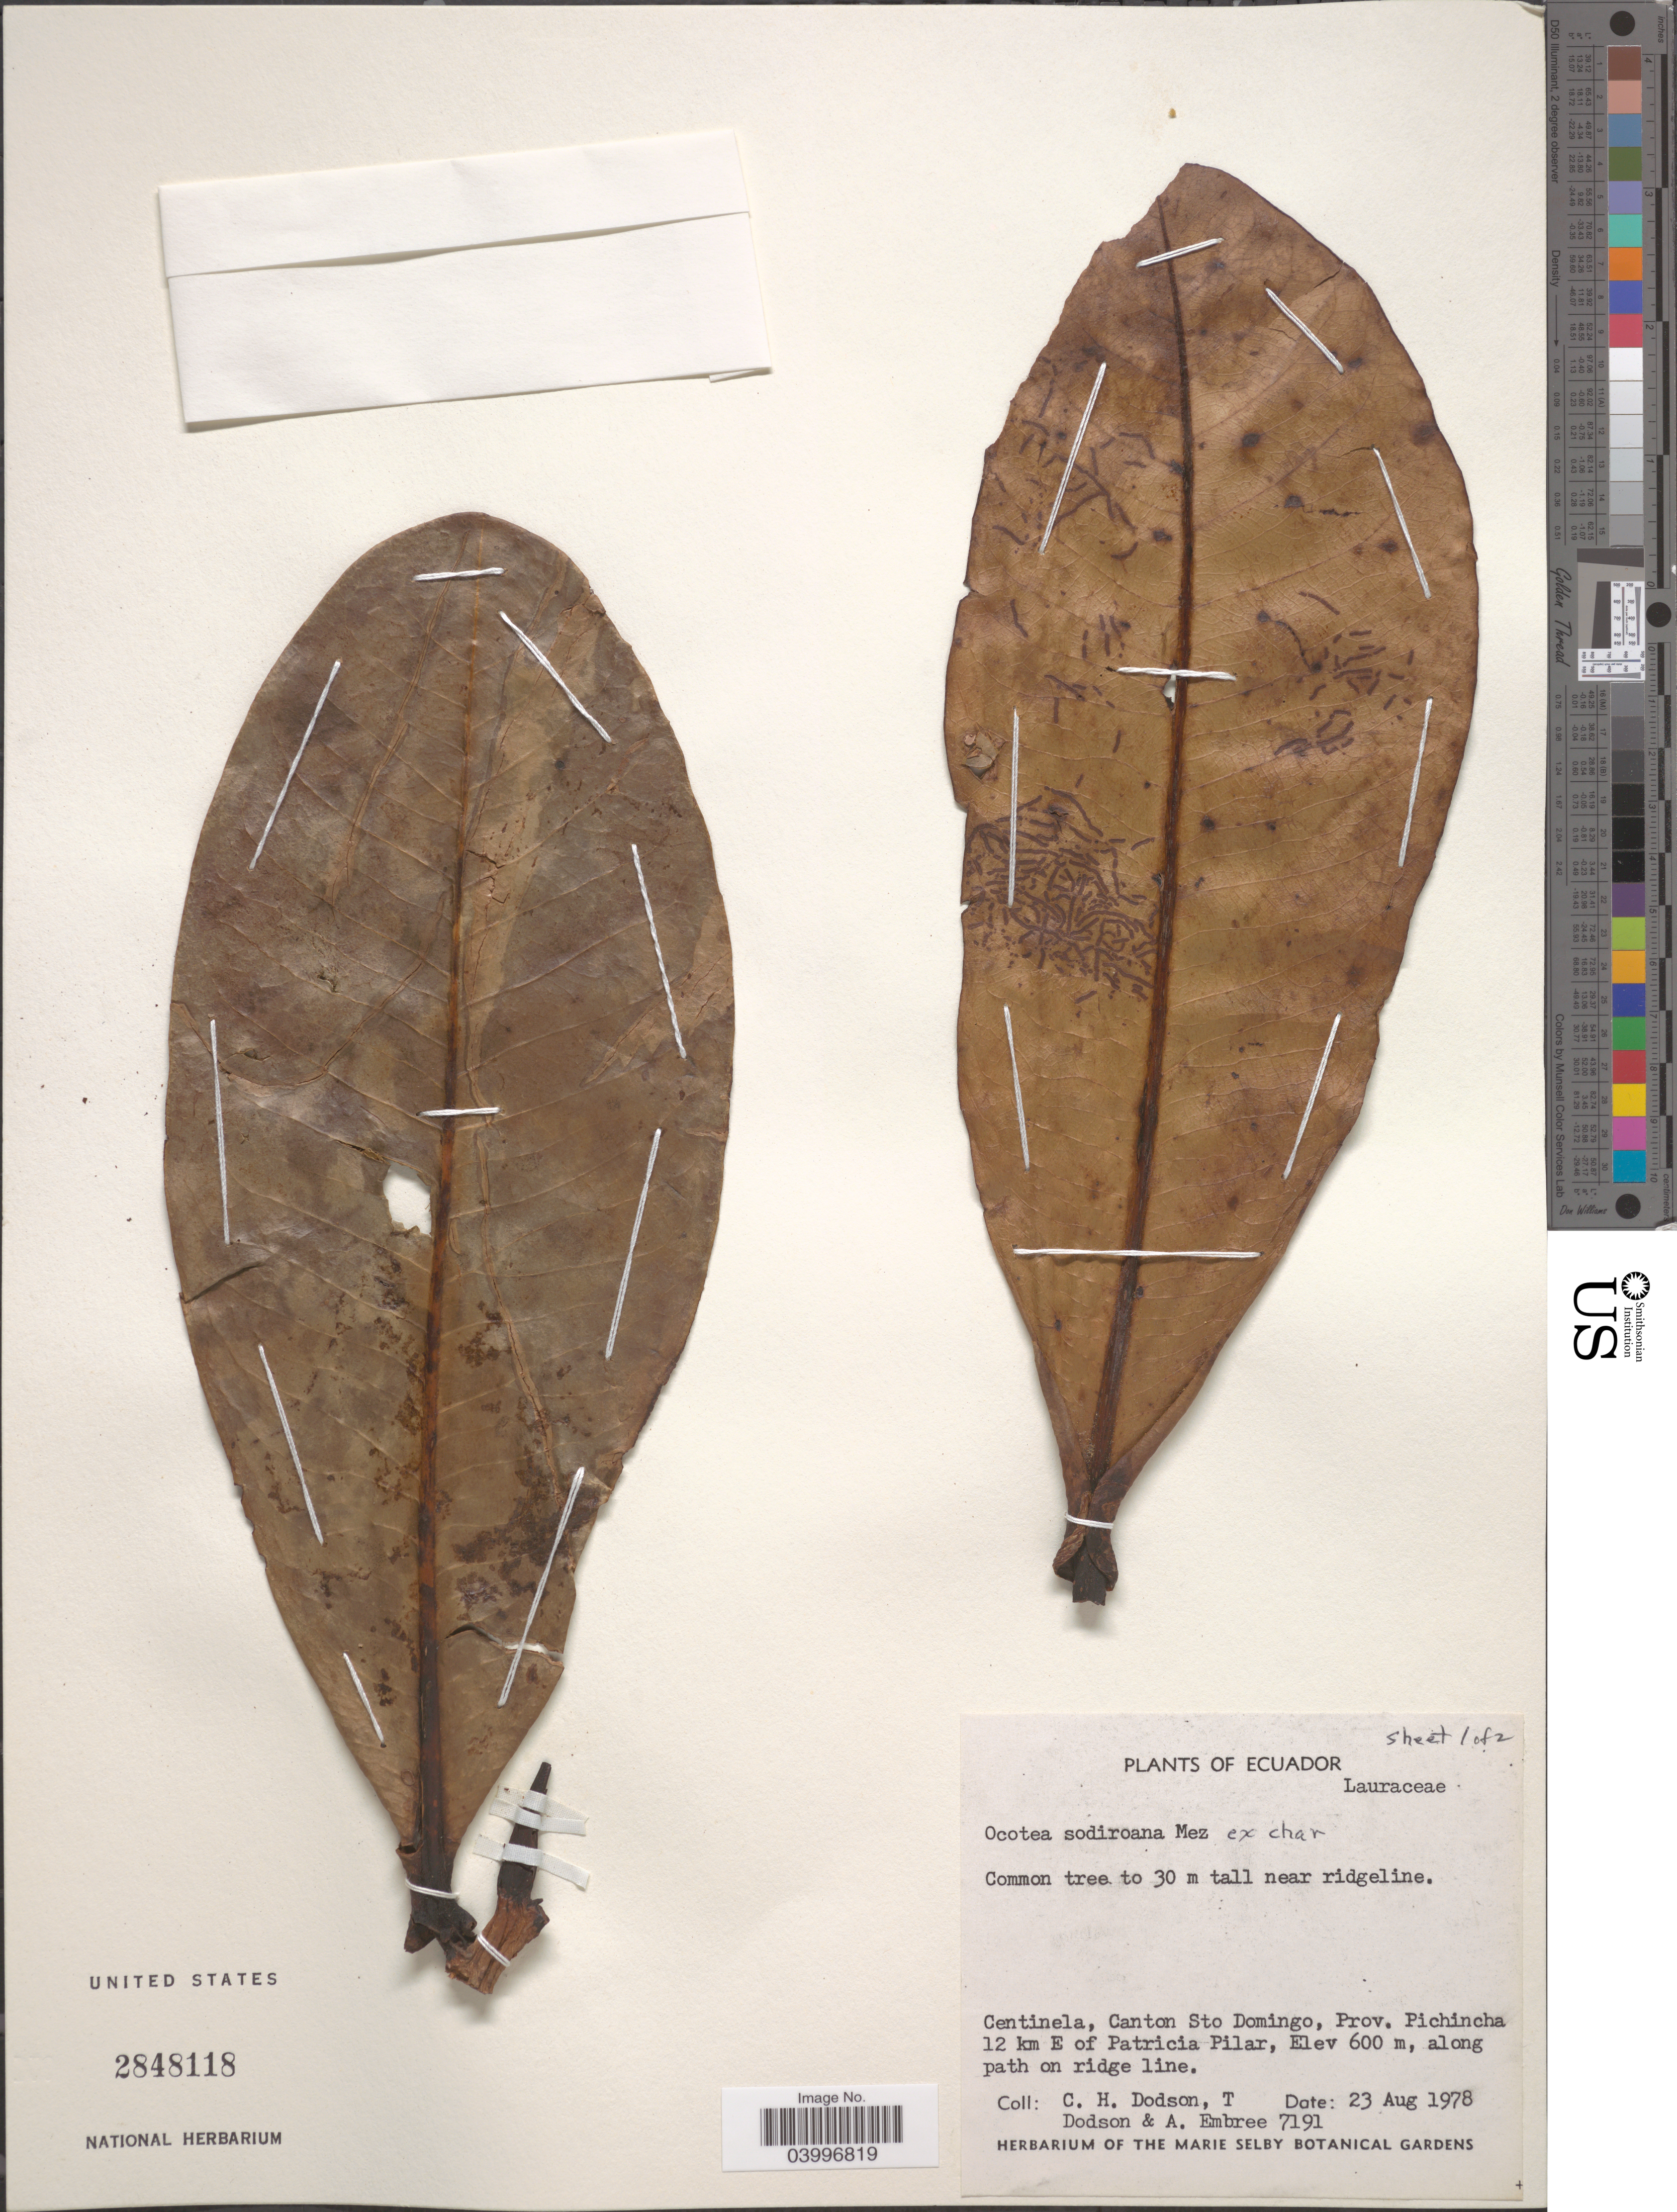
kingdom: Plantae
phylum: Tracheophyta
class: Magnoliopsida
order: Laurales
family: Lauraceae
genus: Ocotea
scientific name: Ocotea sodiroana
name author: (Nees) Mez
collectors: C. H. Dodson, T. Dodson & A. Embree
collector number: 7191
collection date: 1978-08-23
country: Ecuador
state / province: Pichincha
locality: Centinela, Canton Sto Domingo, Prov. Pichincha. 12 km E of Patrica Pilar, along path on ridge line.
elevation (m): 600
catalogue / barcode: US 2848118